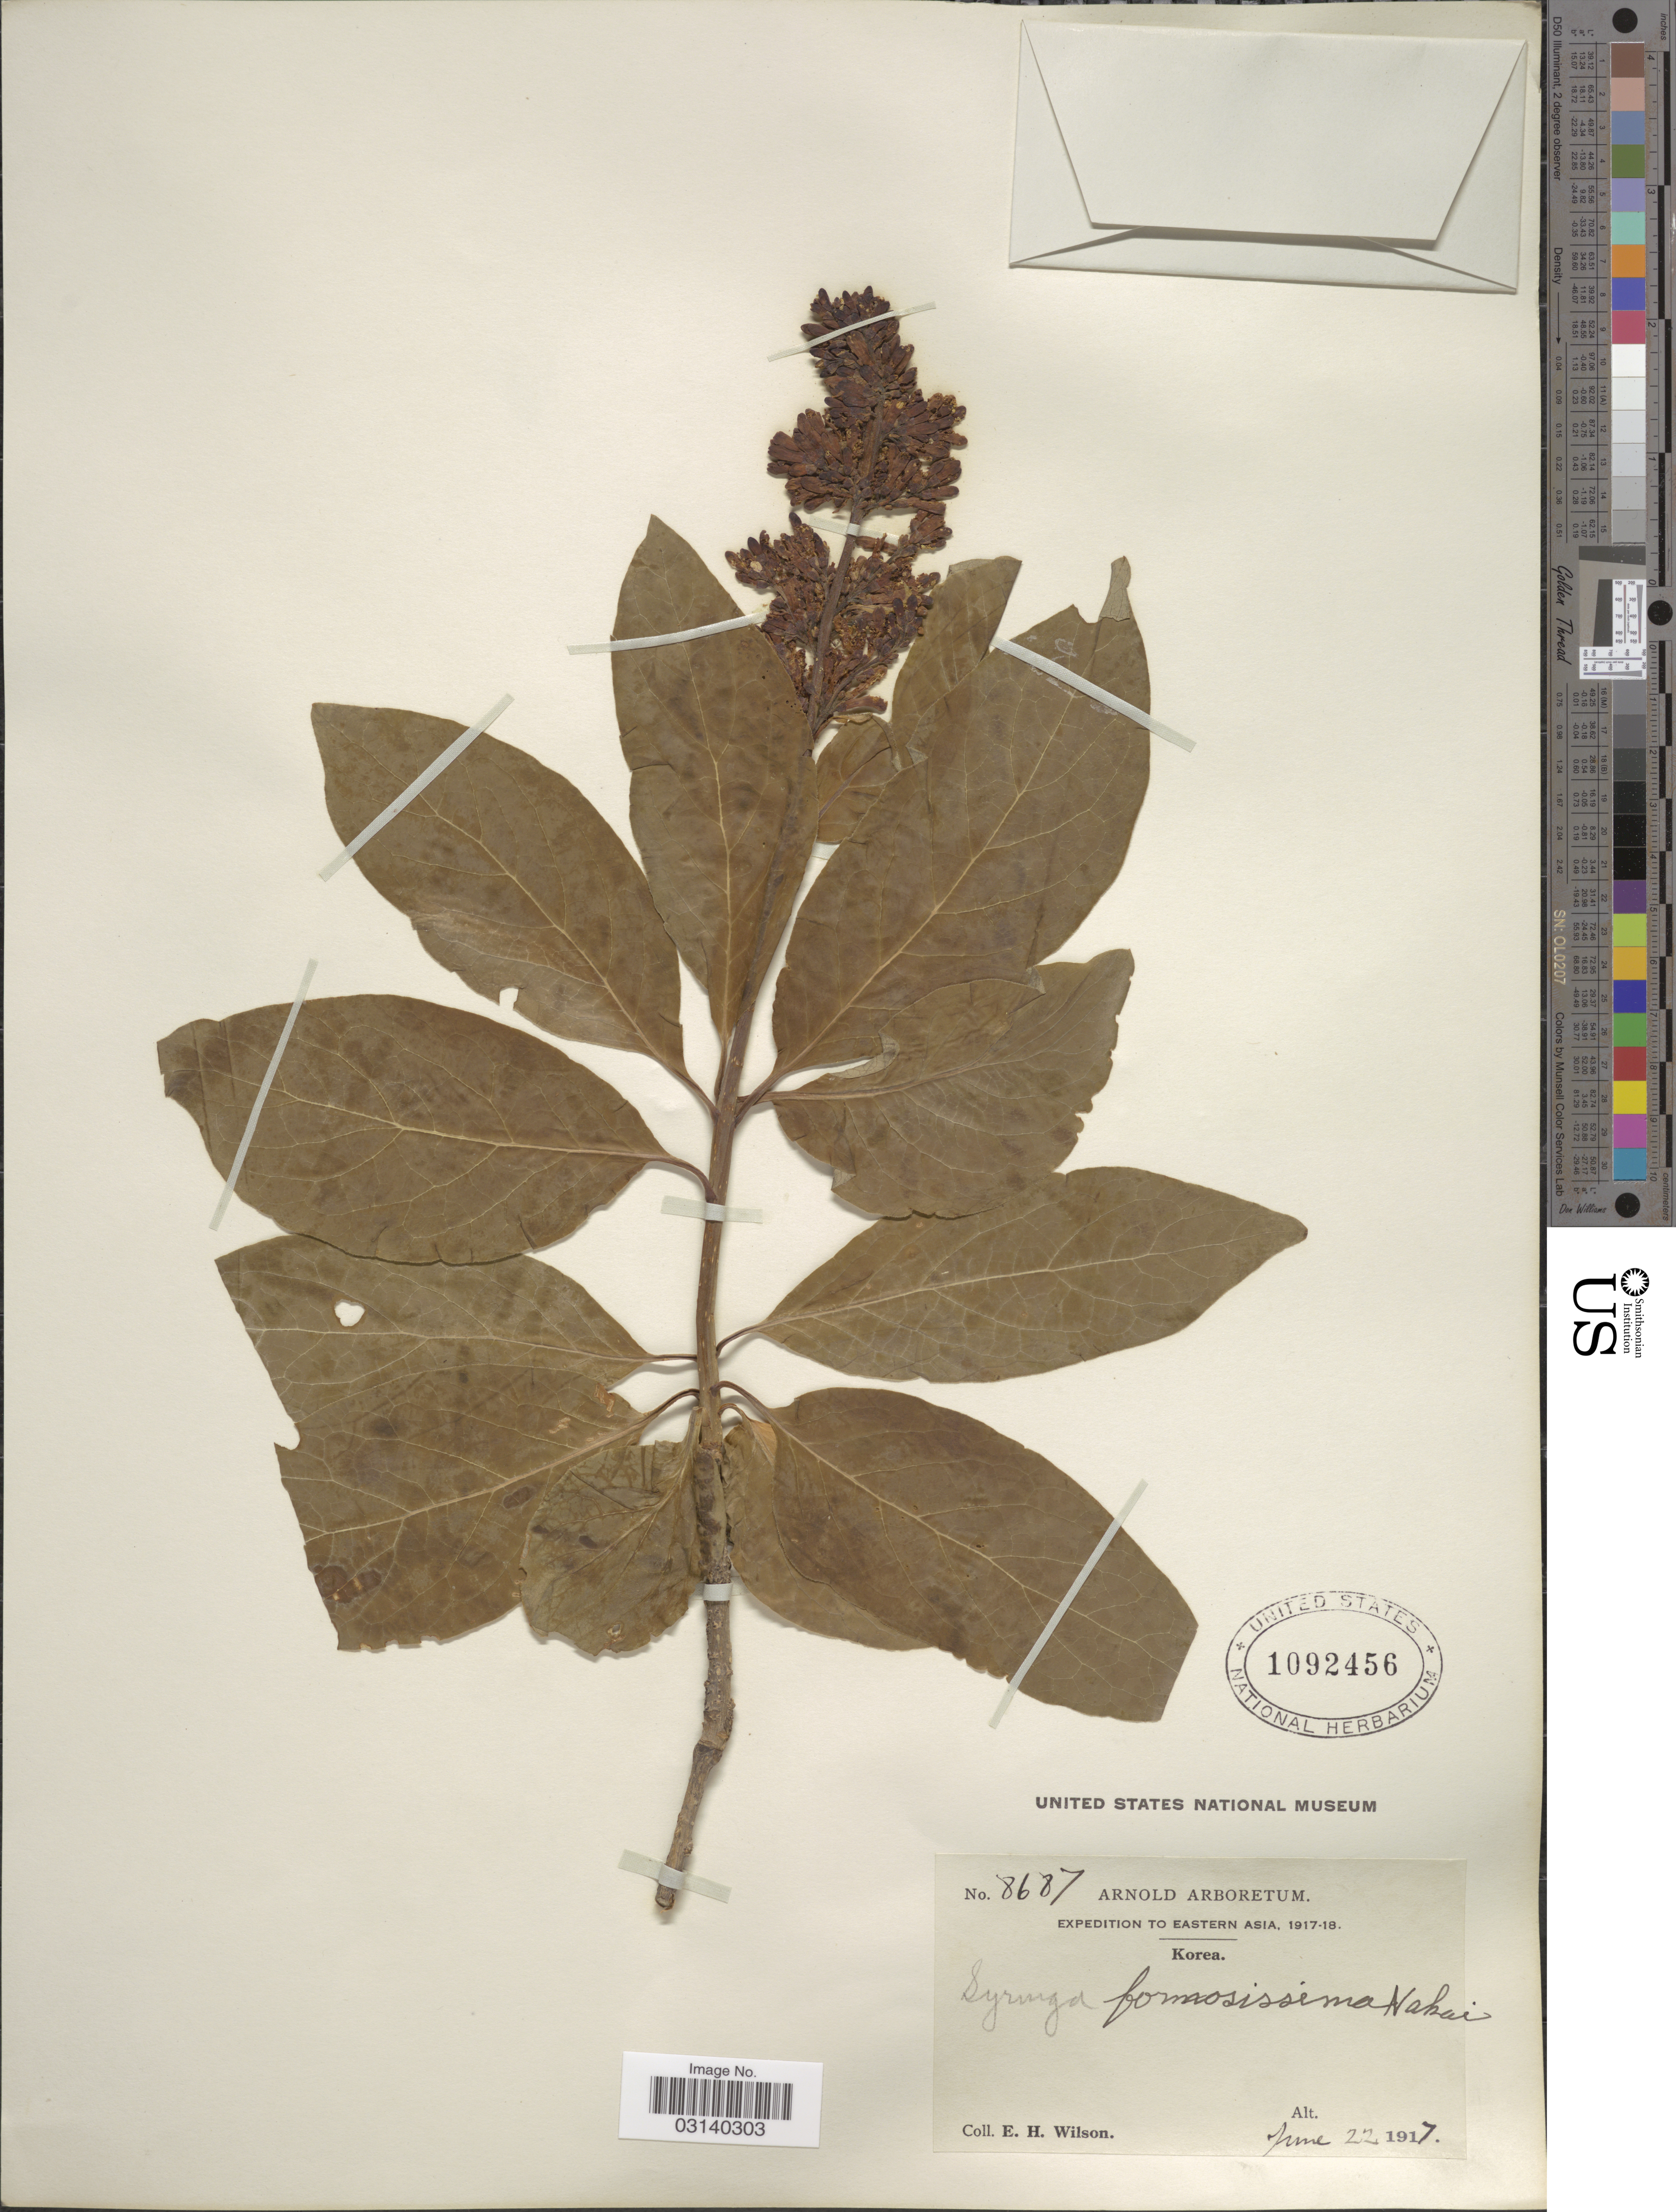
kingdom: Plantae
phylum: Tracheophyta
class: Magnoliopsida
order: Lamiales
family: Oleaceae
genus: Syringa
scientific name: Syringa wolfii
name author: C.K. Schneid.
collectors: E. Wilson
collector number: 8687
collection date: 1917-06-22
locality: Eastern Asia.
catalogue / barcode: US 1092456